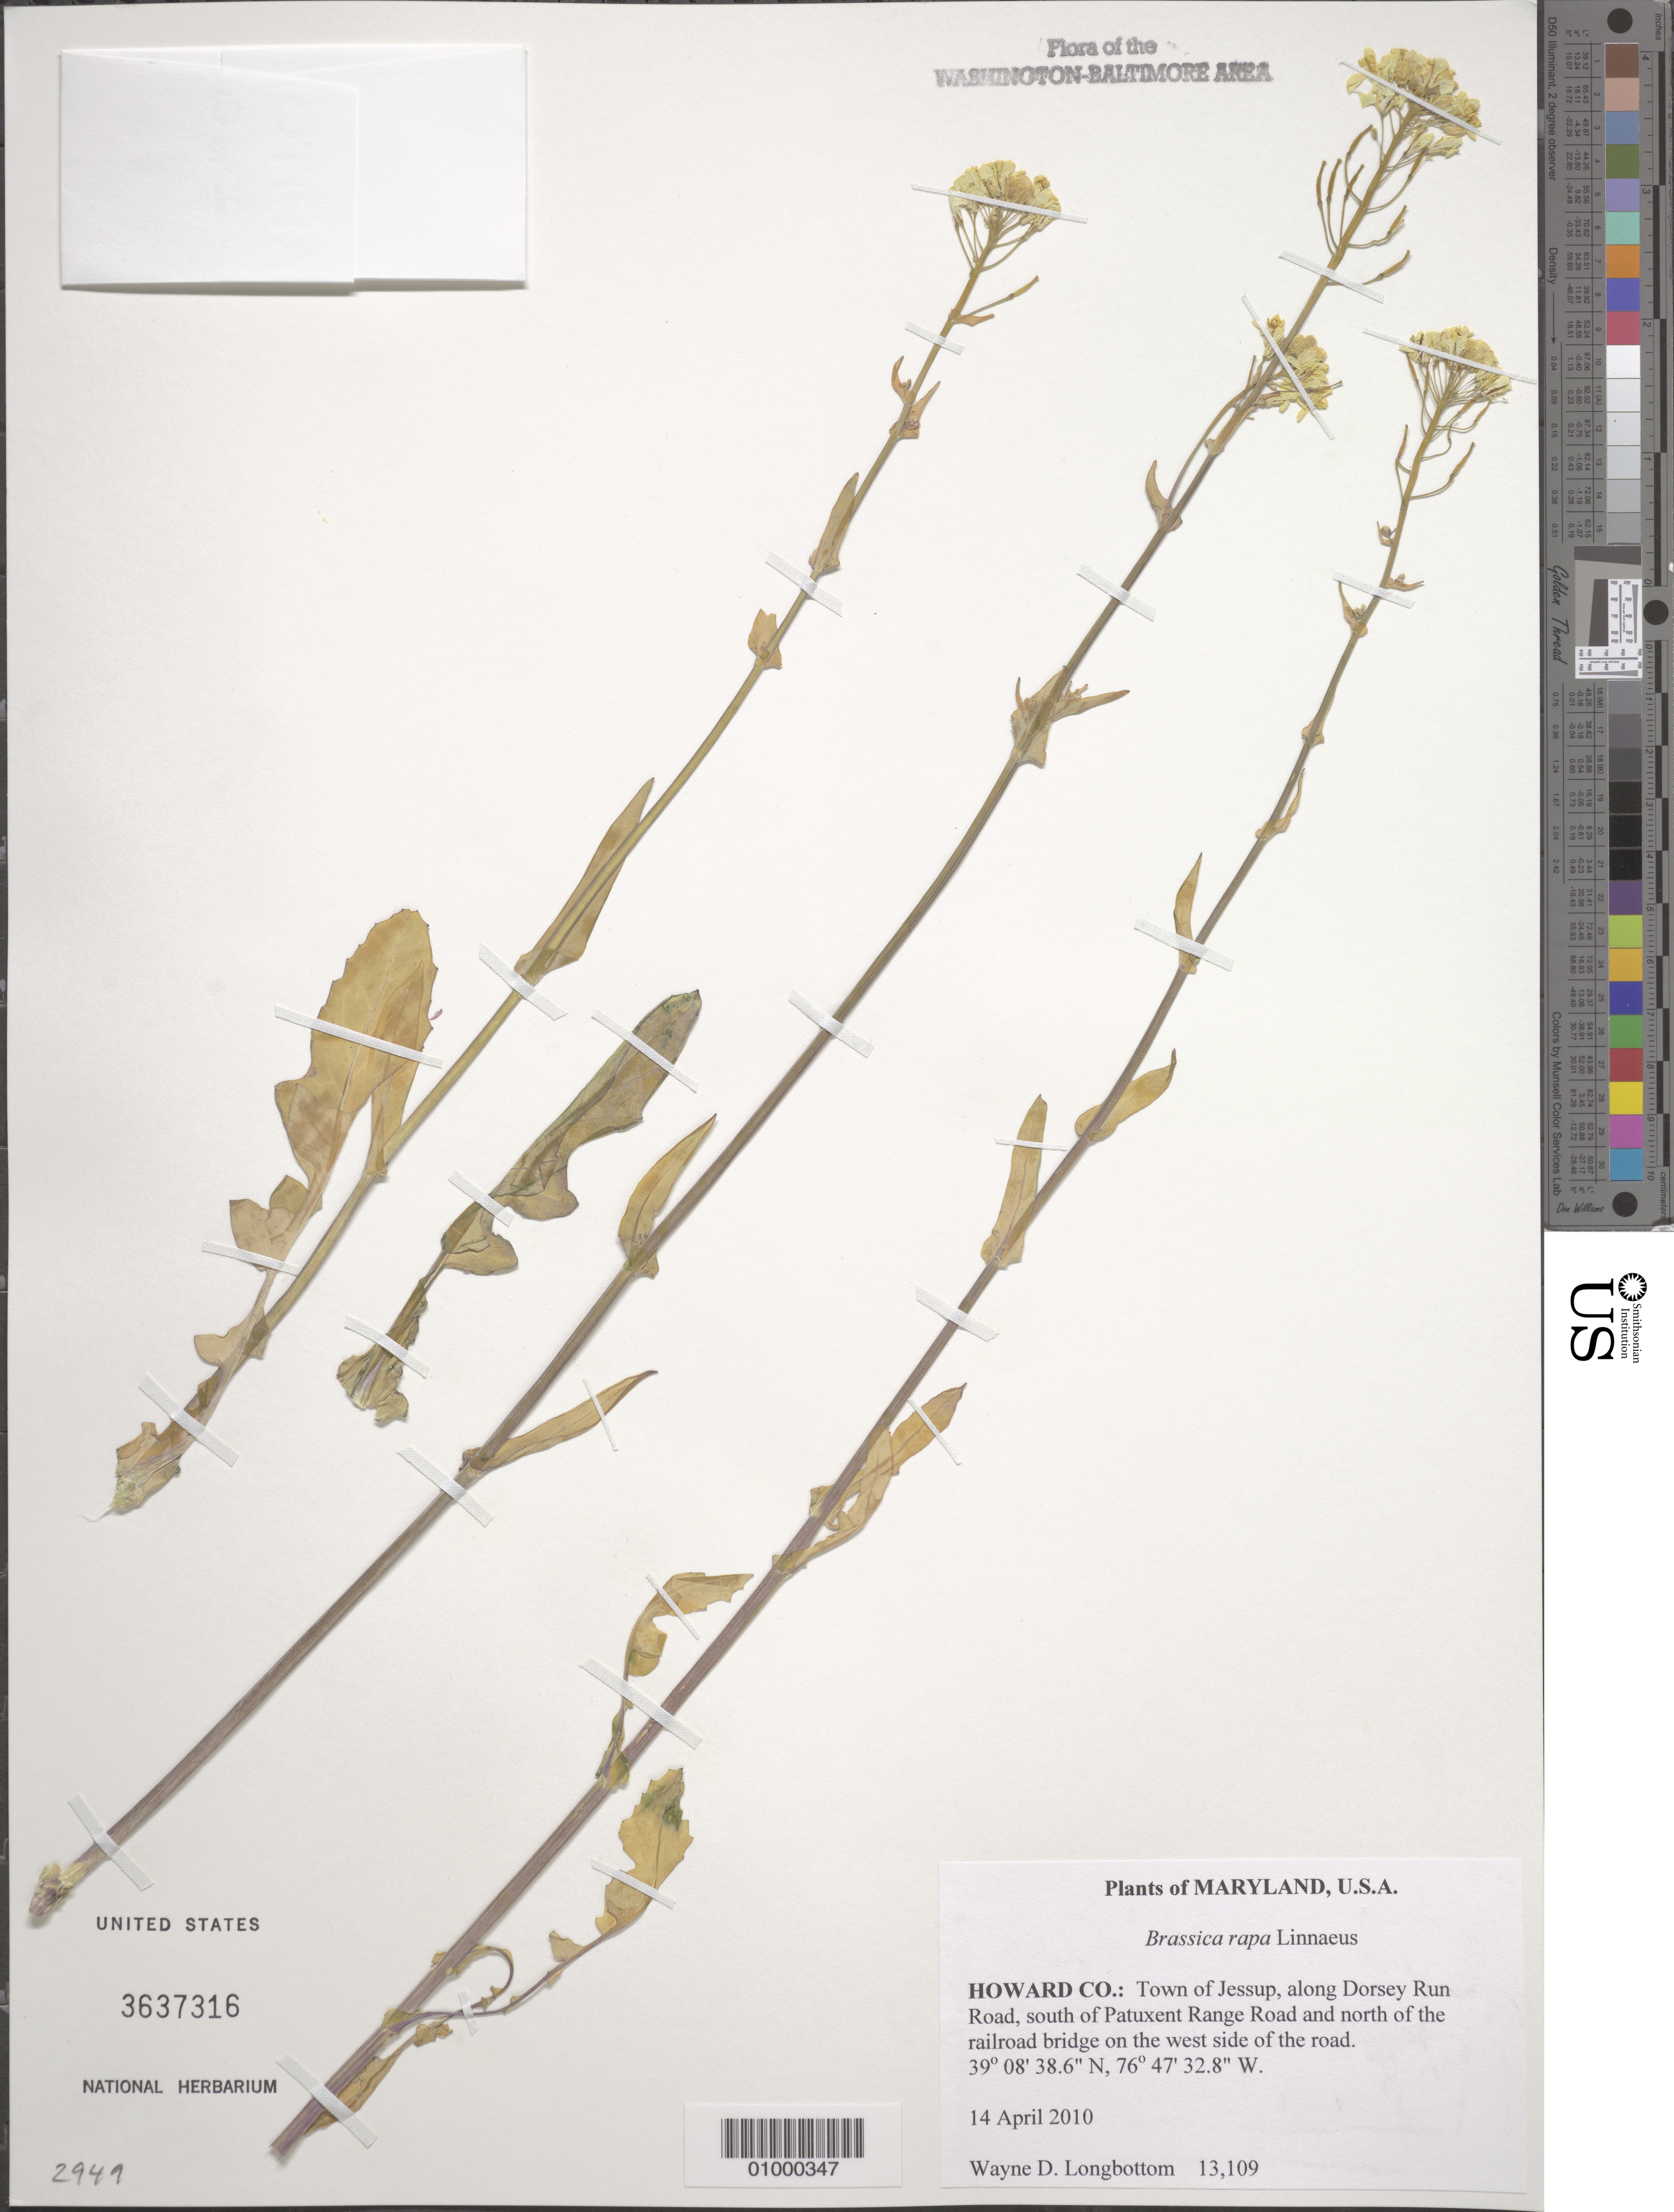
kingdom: Plantae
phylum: Tracheophyta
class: Magnoliopsida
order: Brassicales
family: Brassicaceae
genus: Brassica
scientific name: Brassica rapa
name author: L.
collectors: W. D. Longbottom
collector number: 13109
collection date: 2010-04-14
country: United States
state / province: Maryland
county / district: Howard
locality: Town of Jessup, along Dorsey Run Road, south of Patuxent Range Road and north of the railroad bridge on the west side of the road.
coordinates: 39 08 38.6 N, 76 47 32.8 W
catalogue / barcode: US 3637316